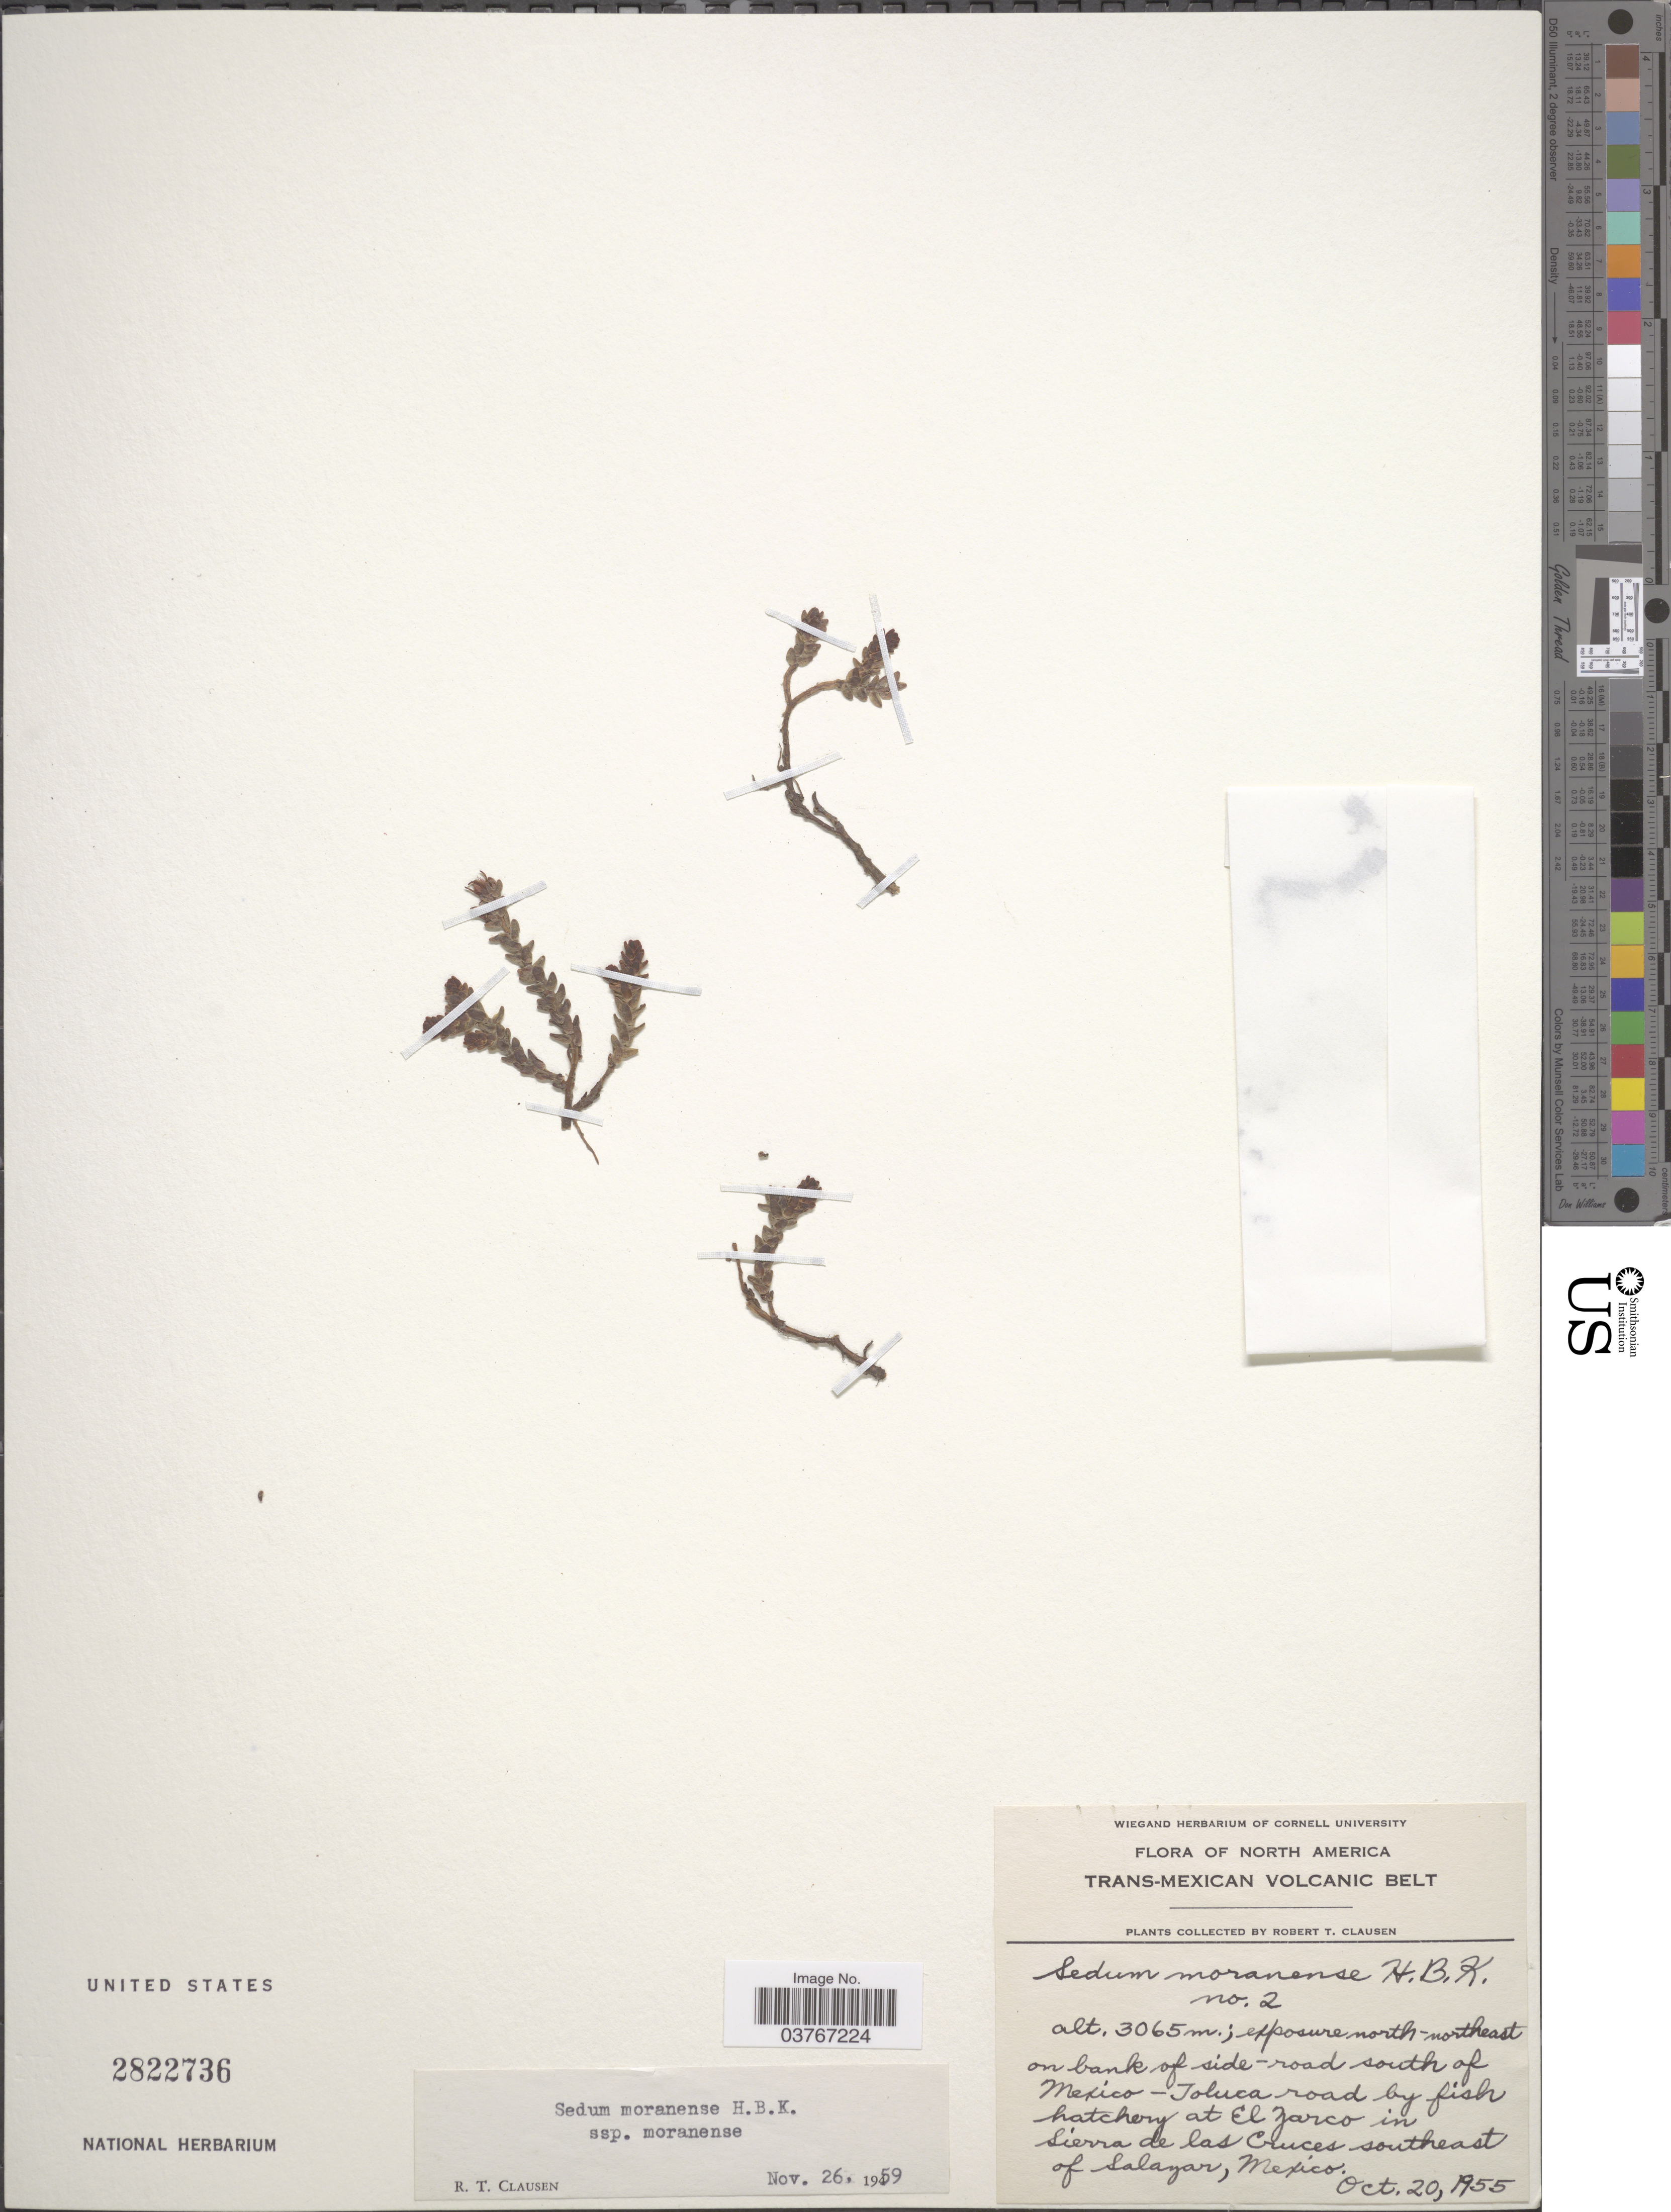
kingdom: Plantae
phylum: Tracheophyta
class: Magnoliopsida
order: Saxifragales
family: Crassulaceae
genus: Sedum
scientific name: Sedum moranense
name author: Kunth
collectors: R. T. Clausen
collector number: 2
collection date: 1955-10-20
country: Mexico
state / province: México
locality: Trans-Mexican Volcanic Belt. Exposure north-northeast on bank of side-road south of Mexico-Toluca road by fish hatchery at El Zarco. Sierra de las Cruces southeast of Salazar.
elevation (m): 3065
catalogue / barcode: US 2822736